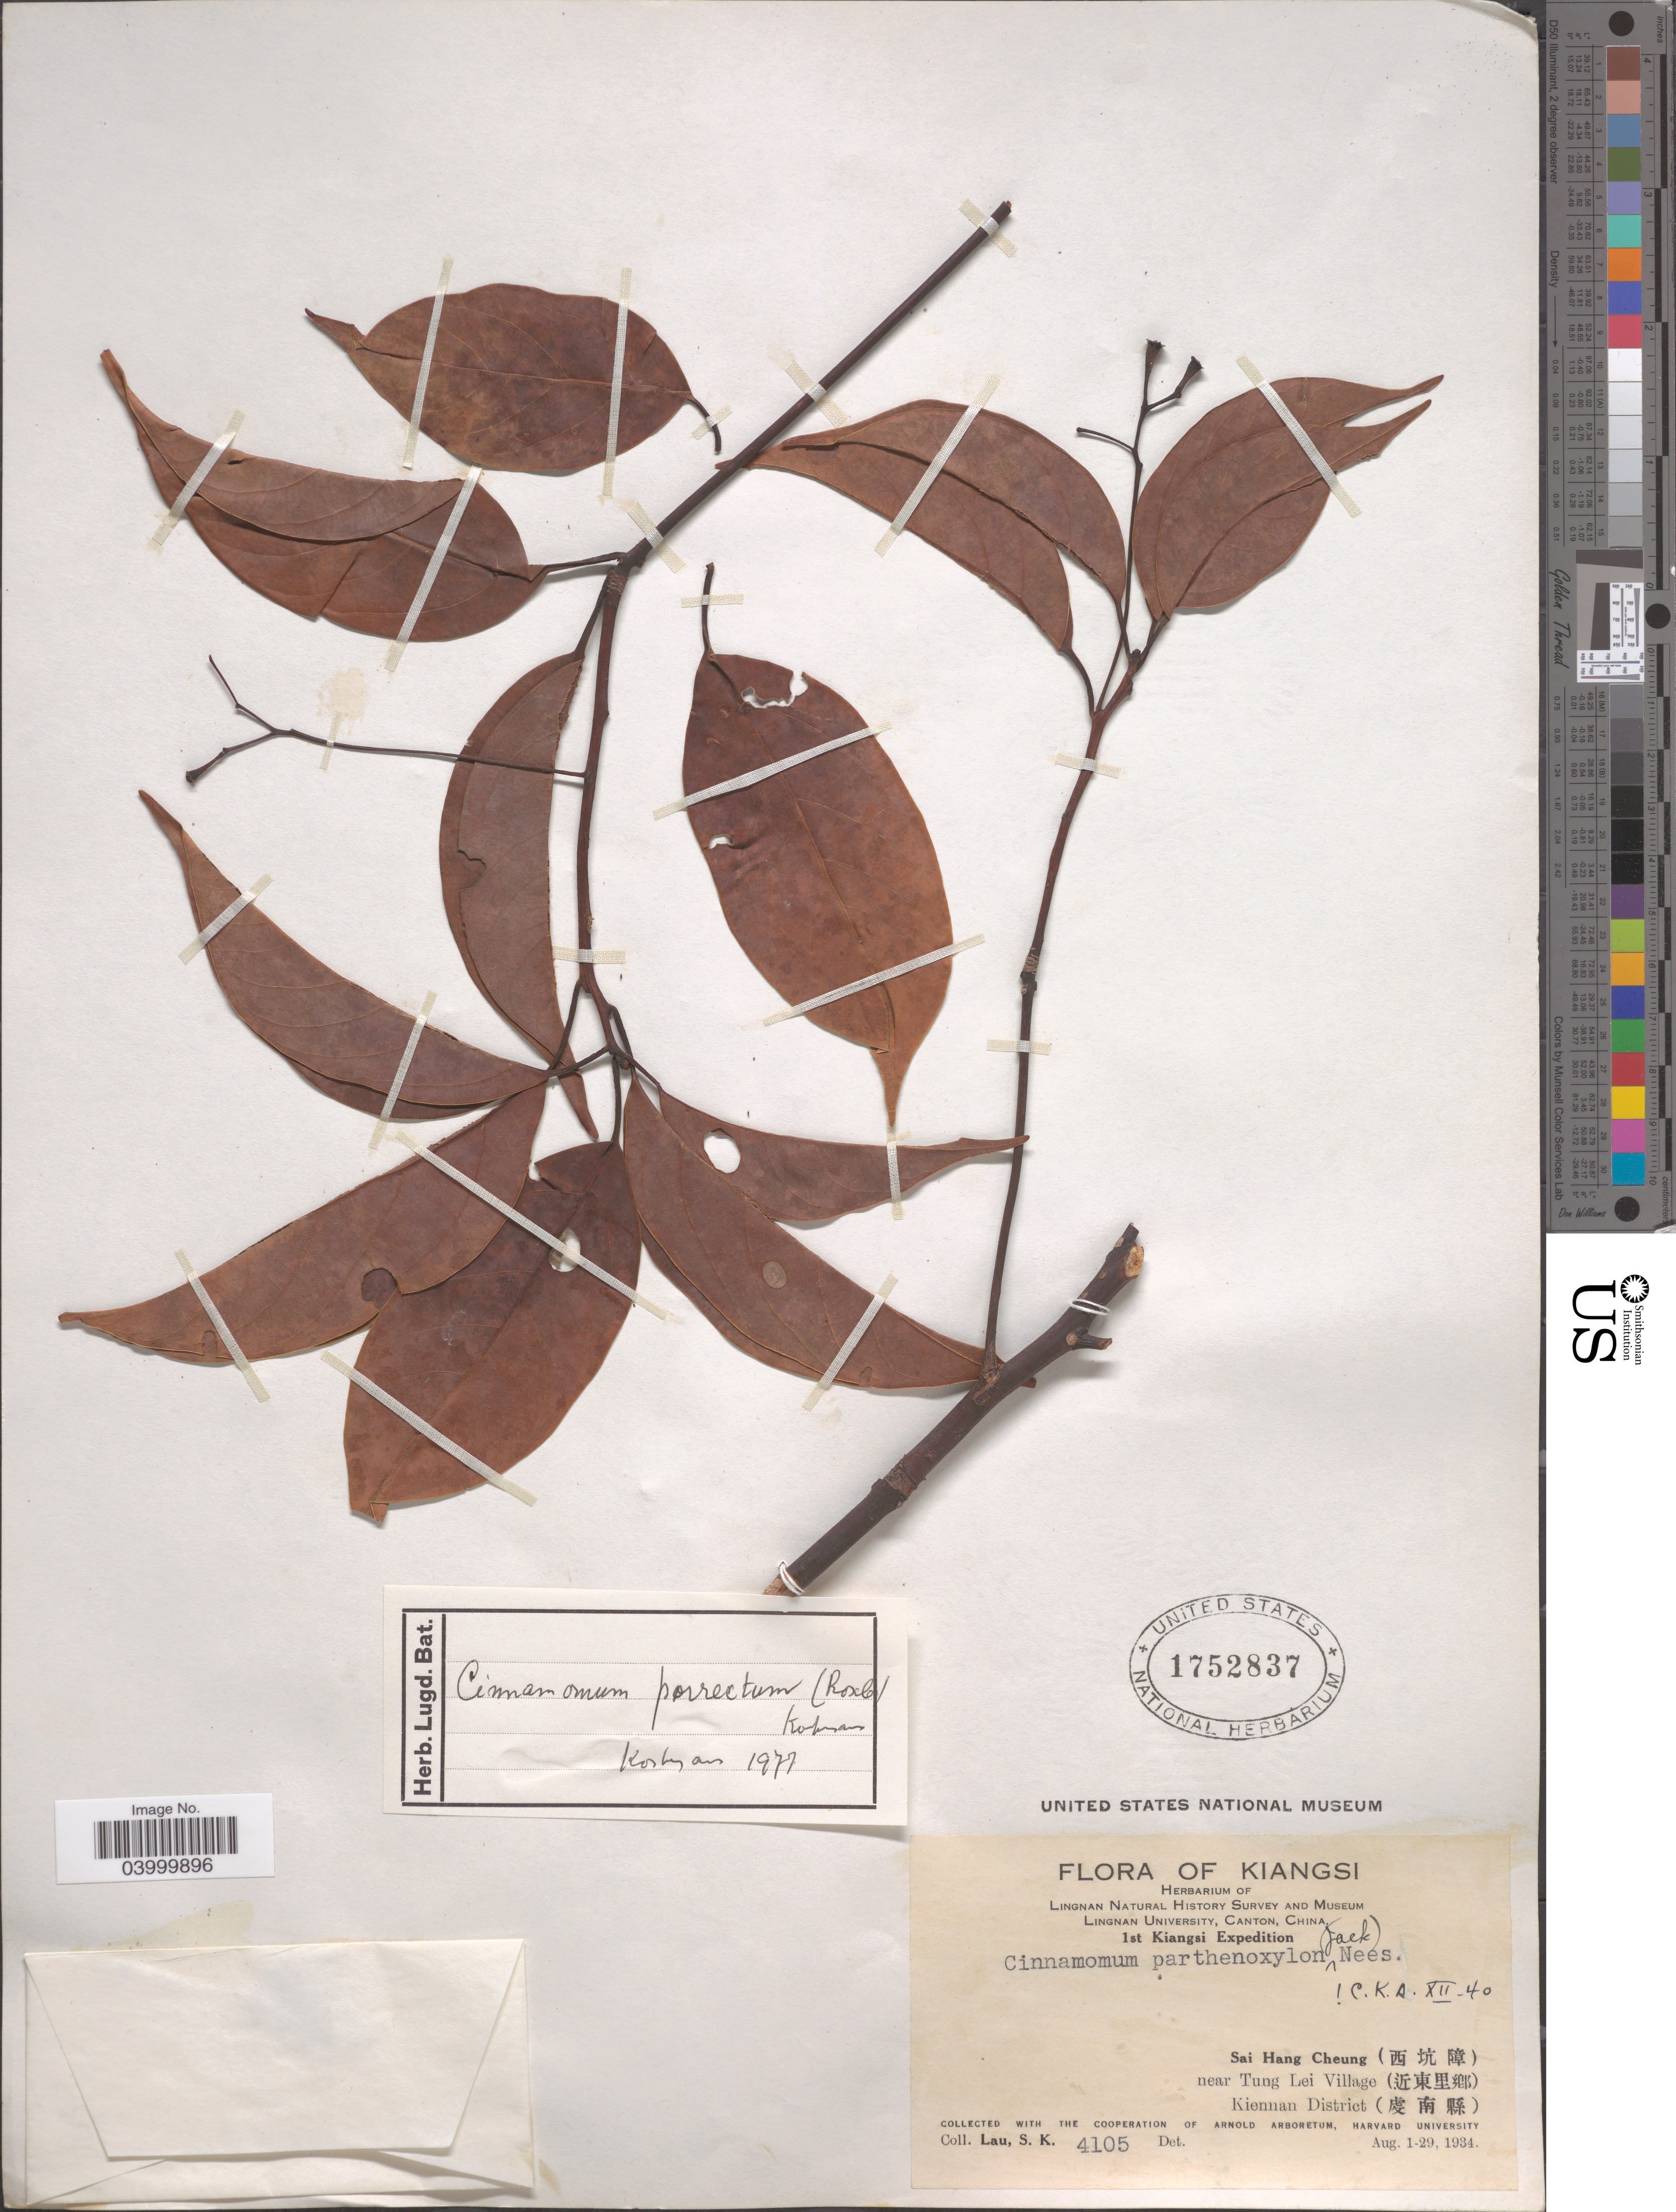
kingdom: Plantae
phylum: Tracheophyta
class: Magnoliopsida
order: Laurales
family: Lauraceae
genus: Cinnamomum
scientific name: Cinnamomum porrectum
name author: (Roxb.) Kosterm.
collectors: S. K. Lau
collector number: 4105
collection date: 1934-08-01/1934-08-29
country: China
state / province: Jiangxi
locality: Kiangsi. Sai Hang Cheung (X0 near Tung Lei Village (X) Kiennan District (X).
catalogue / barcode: US 1752837